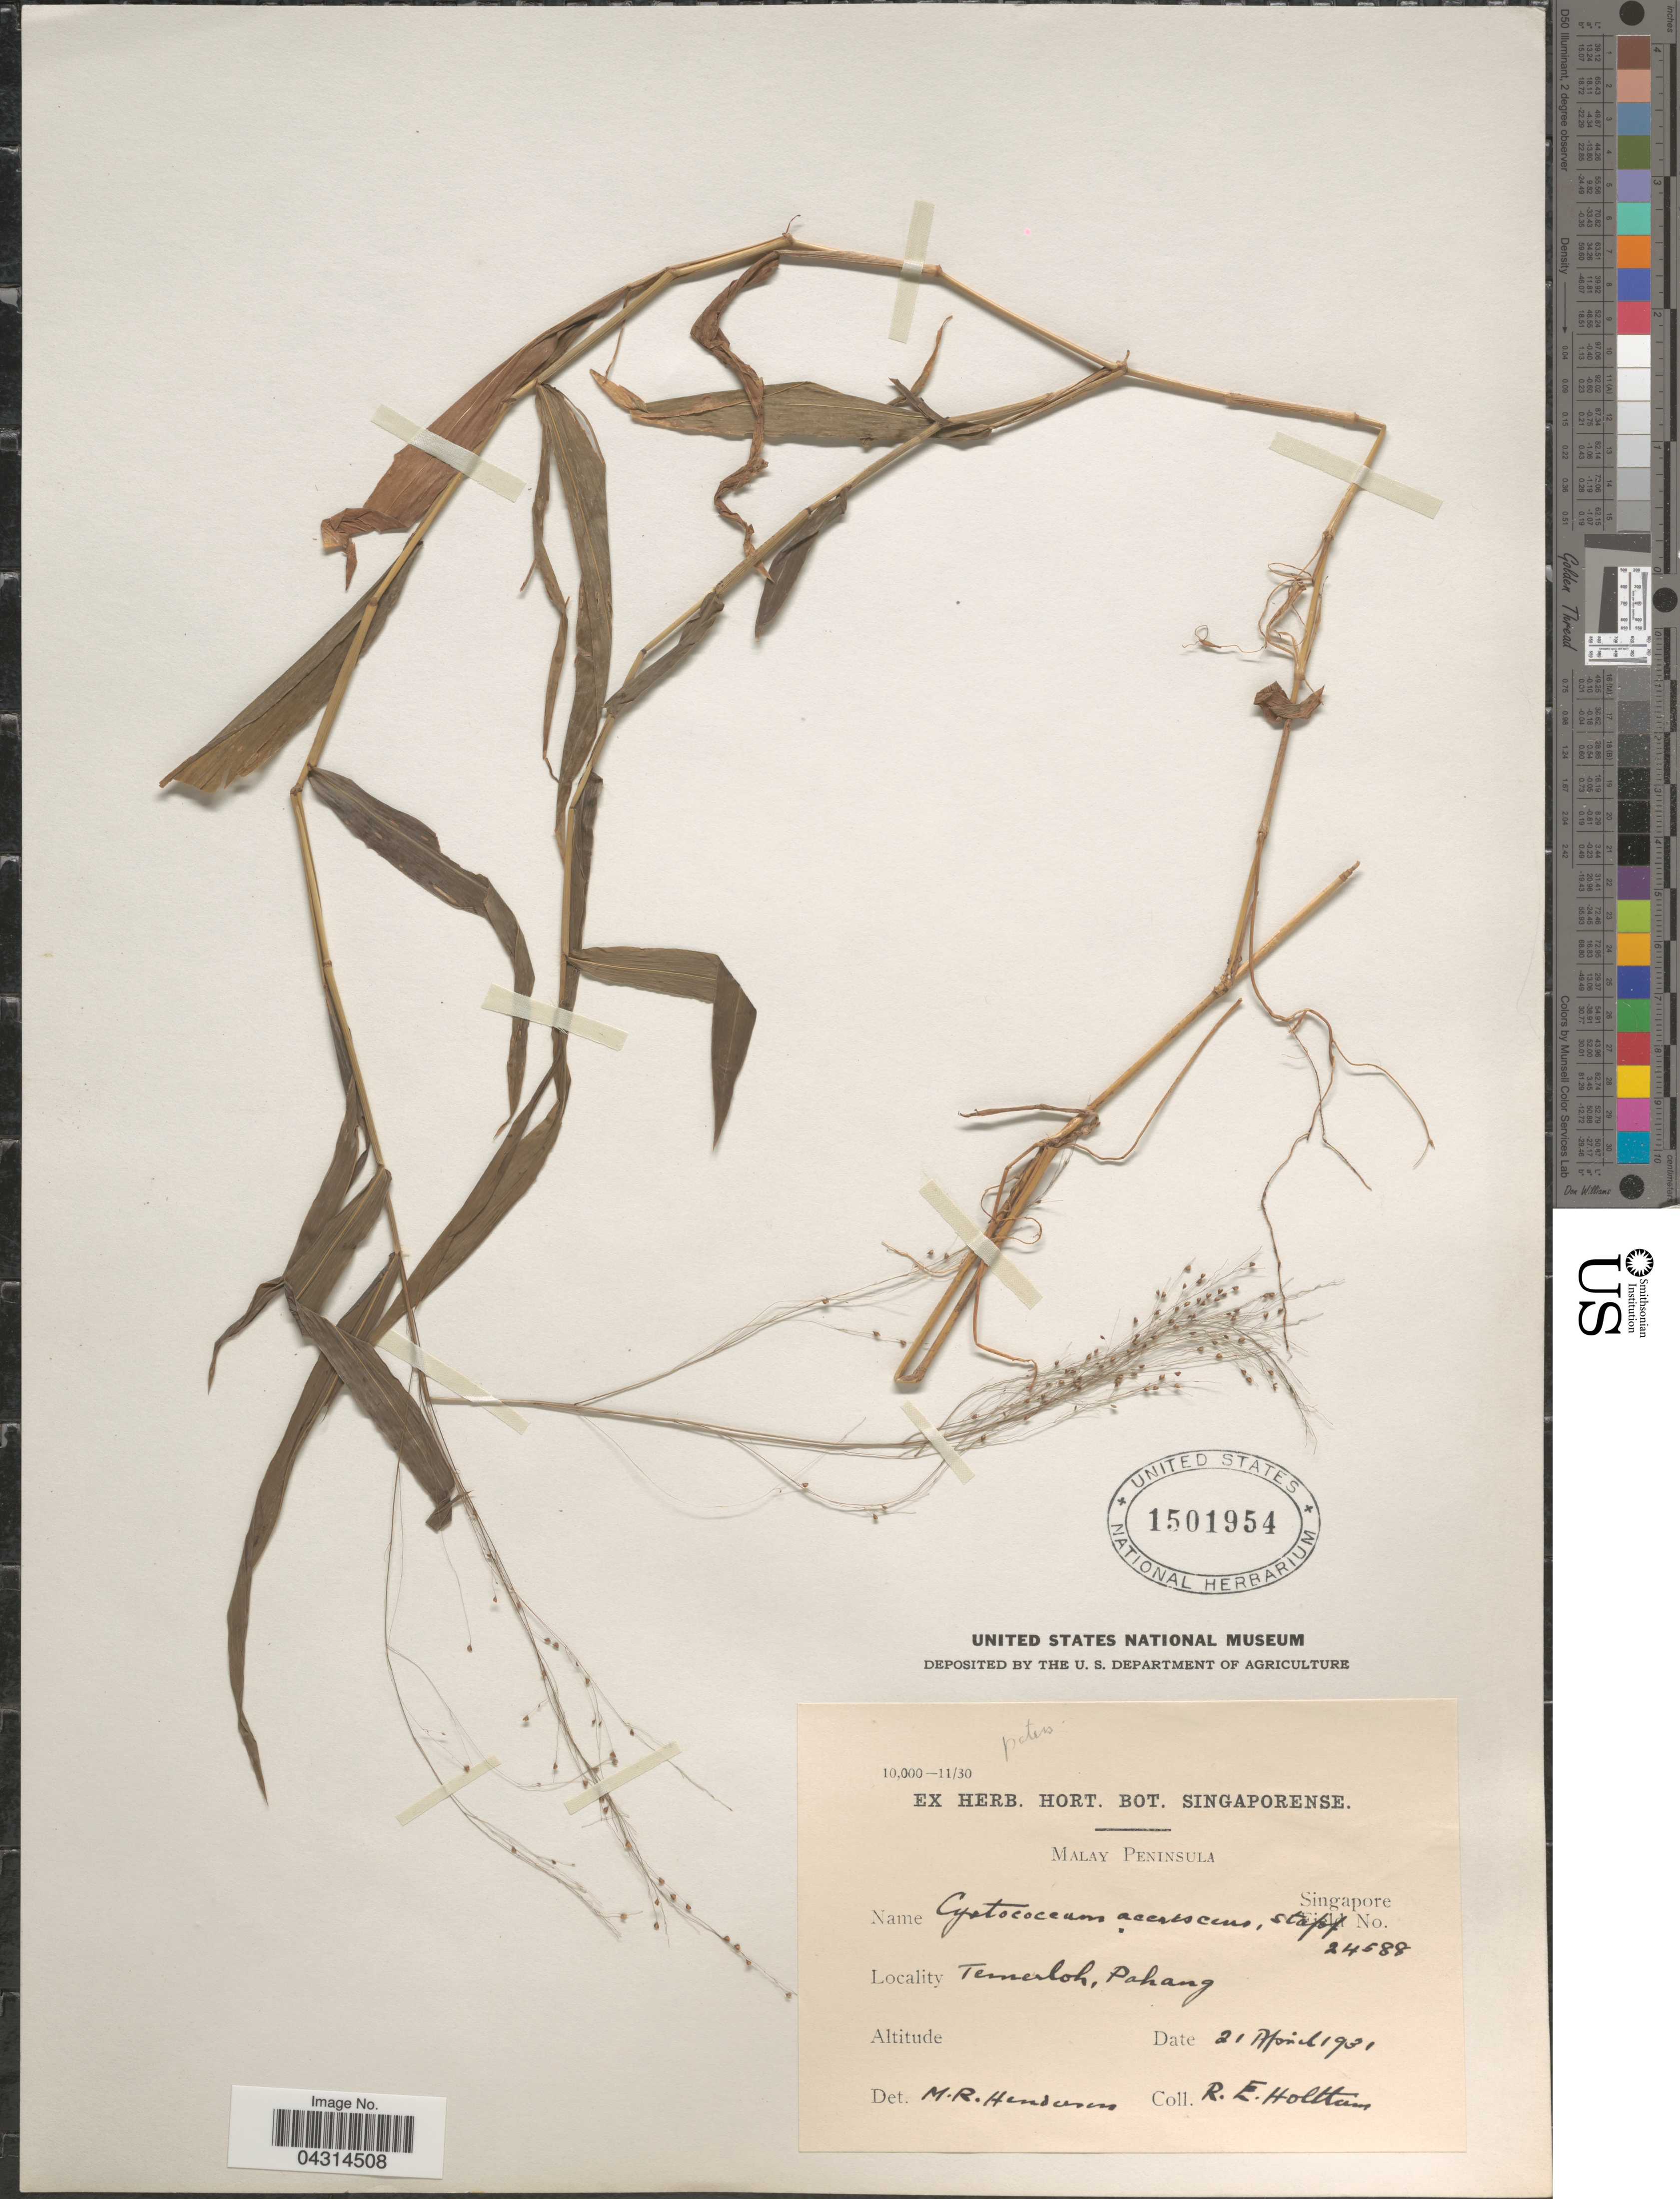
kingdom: Plantae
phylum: Tracheophyta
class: Liliopsida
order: Poales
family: Poaceae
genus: Cyrtococcum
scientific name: Cyrtococcum sp.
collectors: R. E. Holttum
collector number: Singapore Field No. 24588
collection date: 1931-04-21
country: Malaysia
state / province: Pahang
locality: Malay Peninsula. Temerloh.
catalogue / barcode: US 1501954